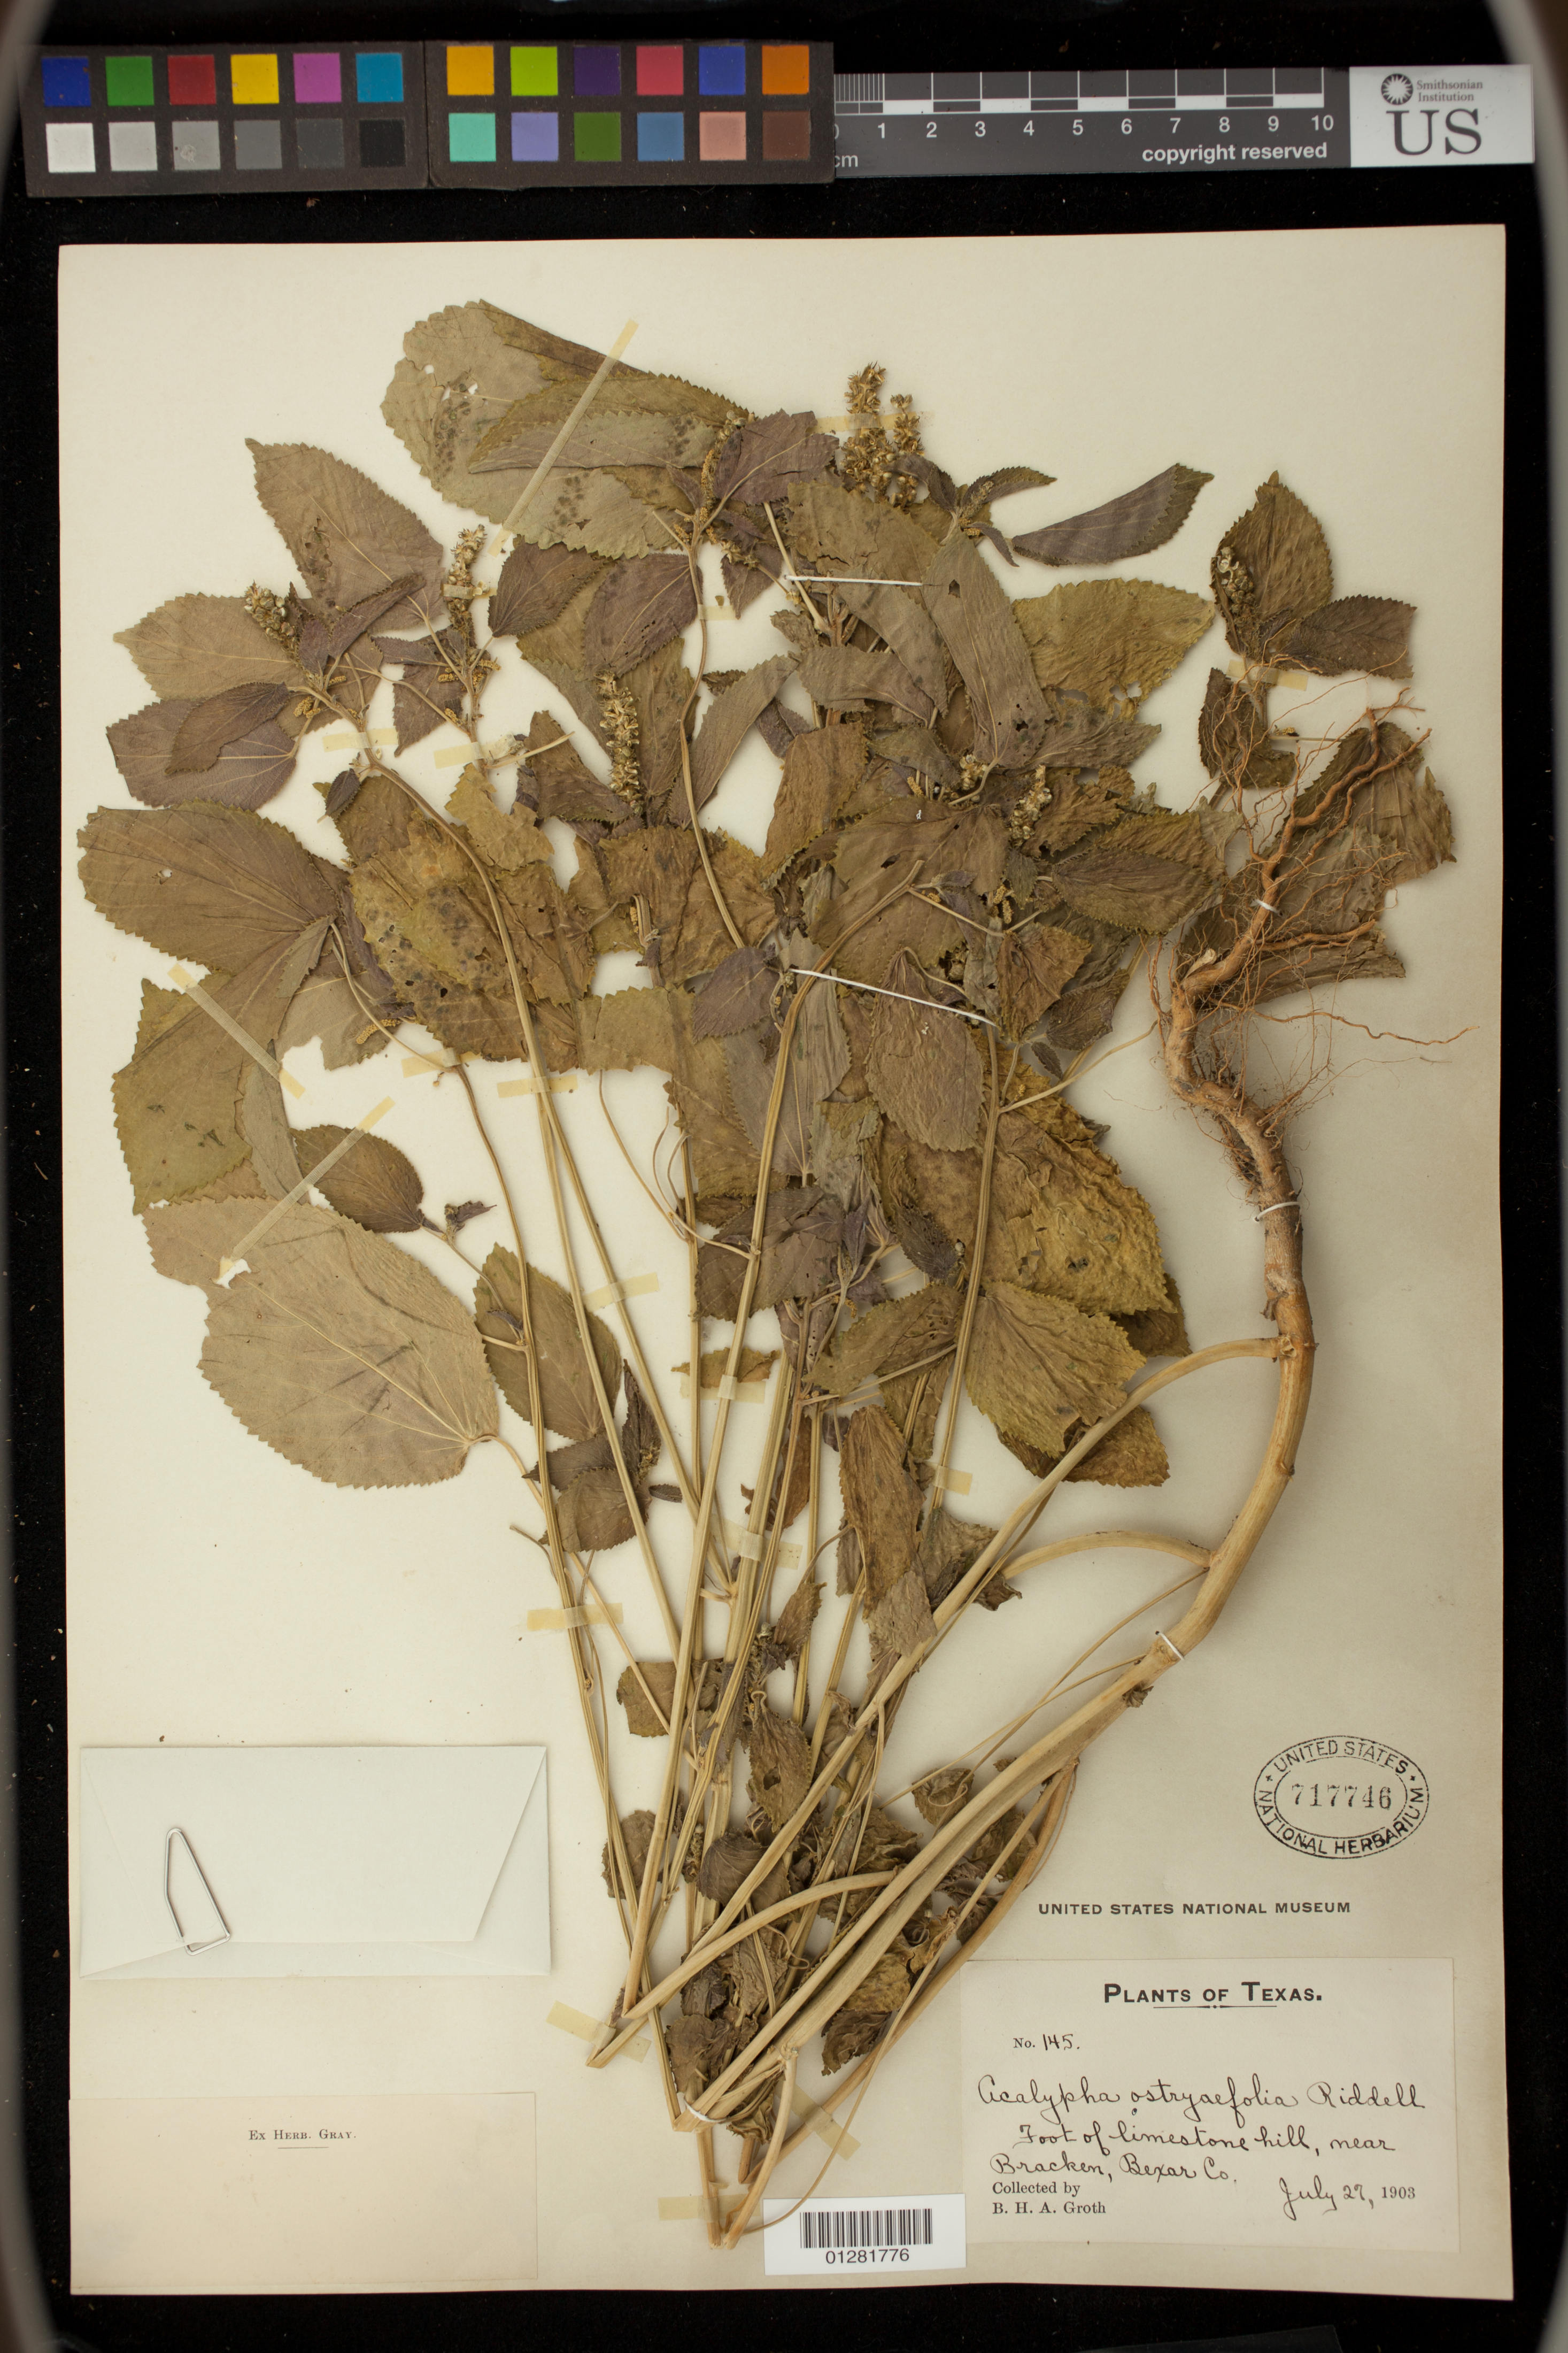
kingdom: Plantae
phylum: Tracheophyta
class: Magnoliopsida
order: Malpighiales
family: Euphorbiaceae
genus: Acalypha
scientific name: Acalypha ostryifolia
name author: Ridd.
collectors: B. Groth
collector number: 145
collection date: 1903-07-27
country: United States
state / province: Texas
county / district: Bexar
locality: Foot of limestone hill near Bracken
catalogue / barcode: US 717746